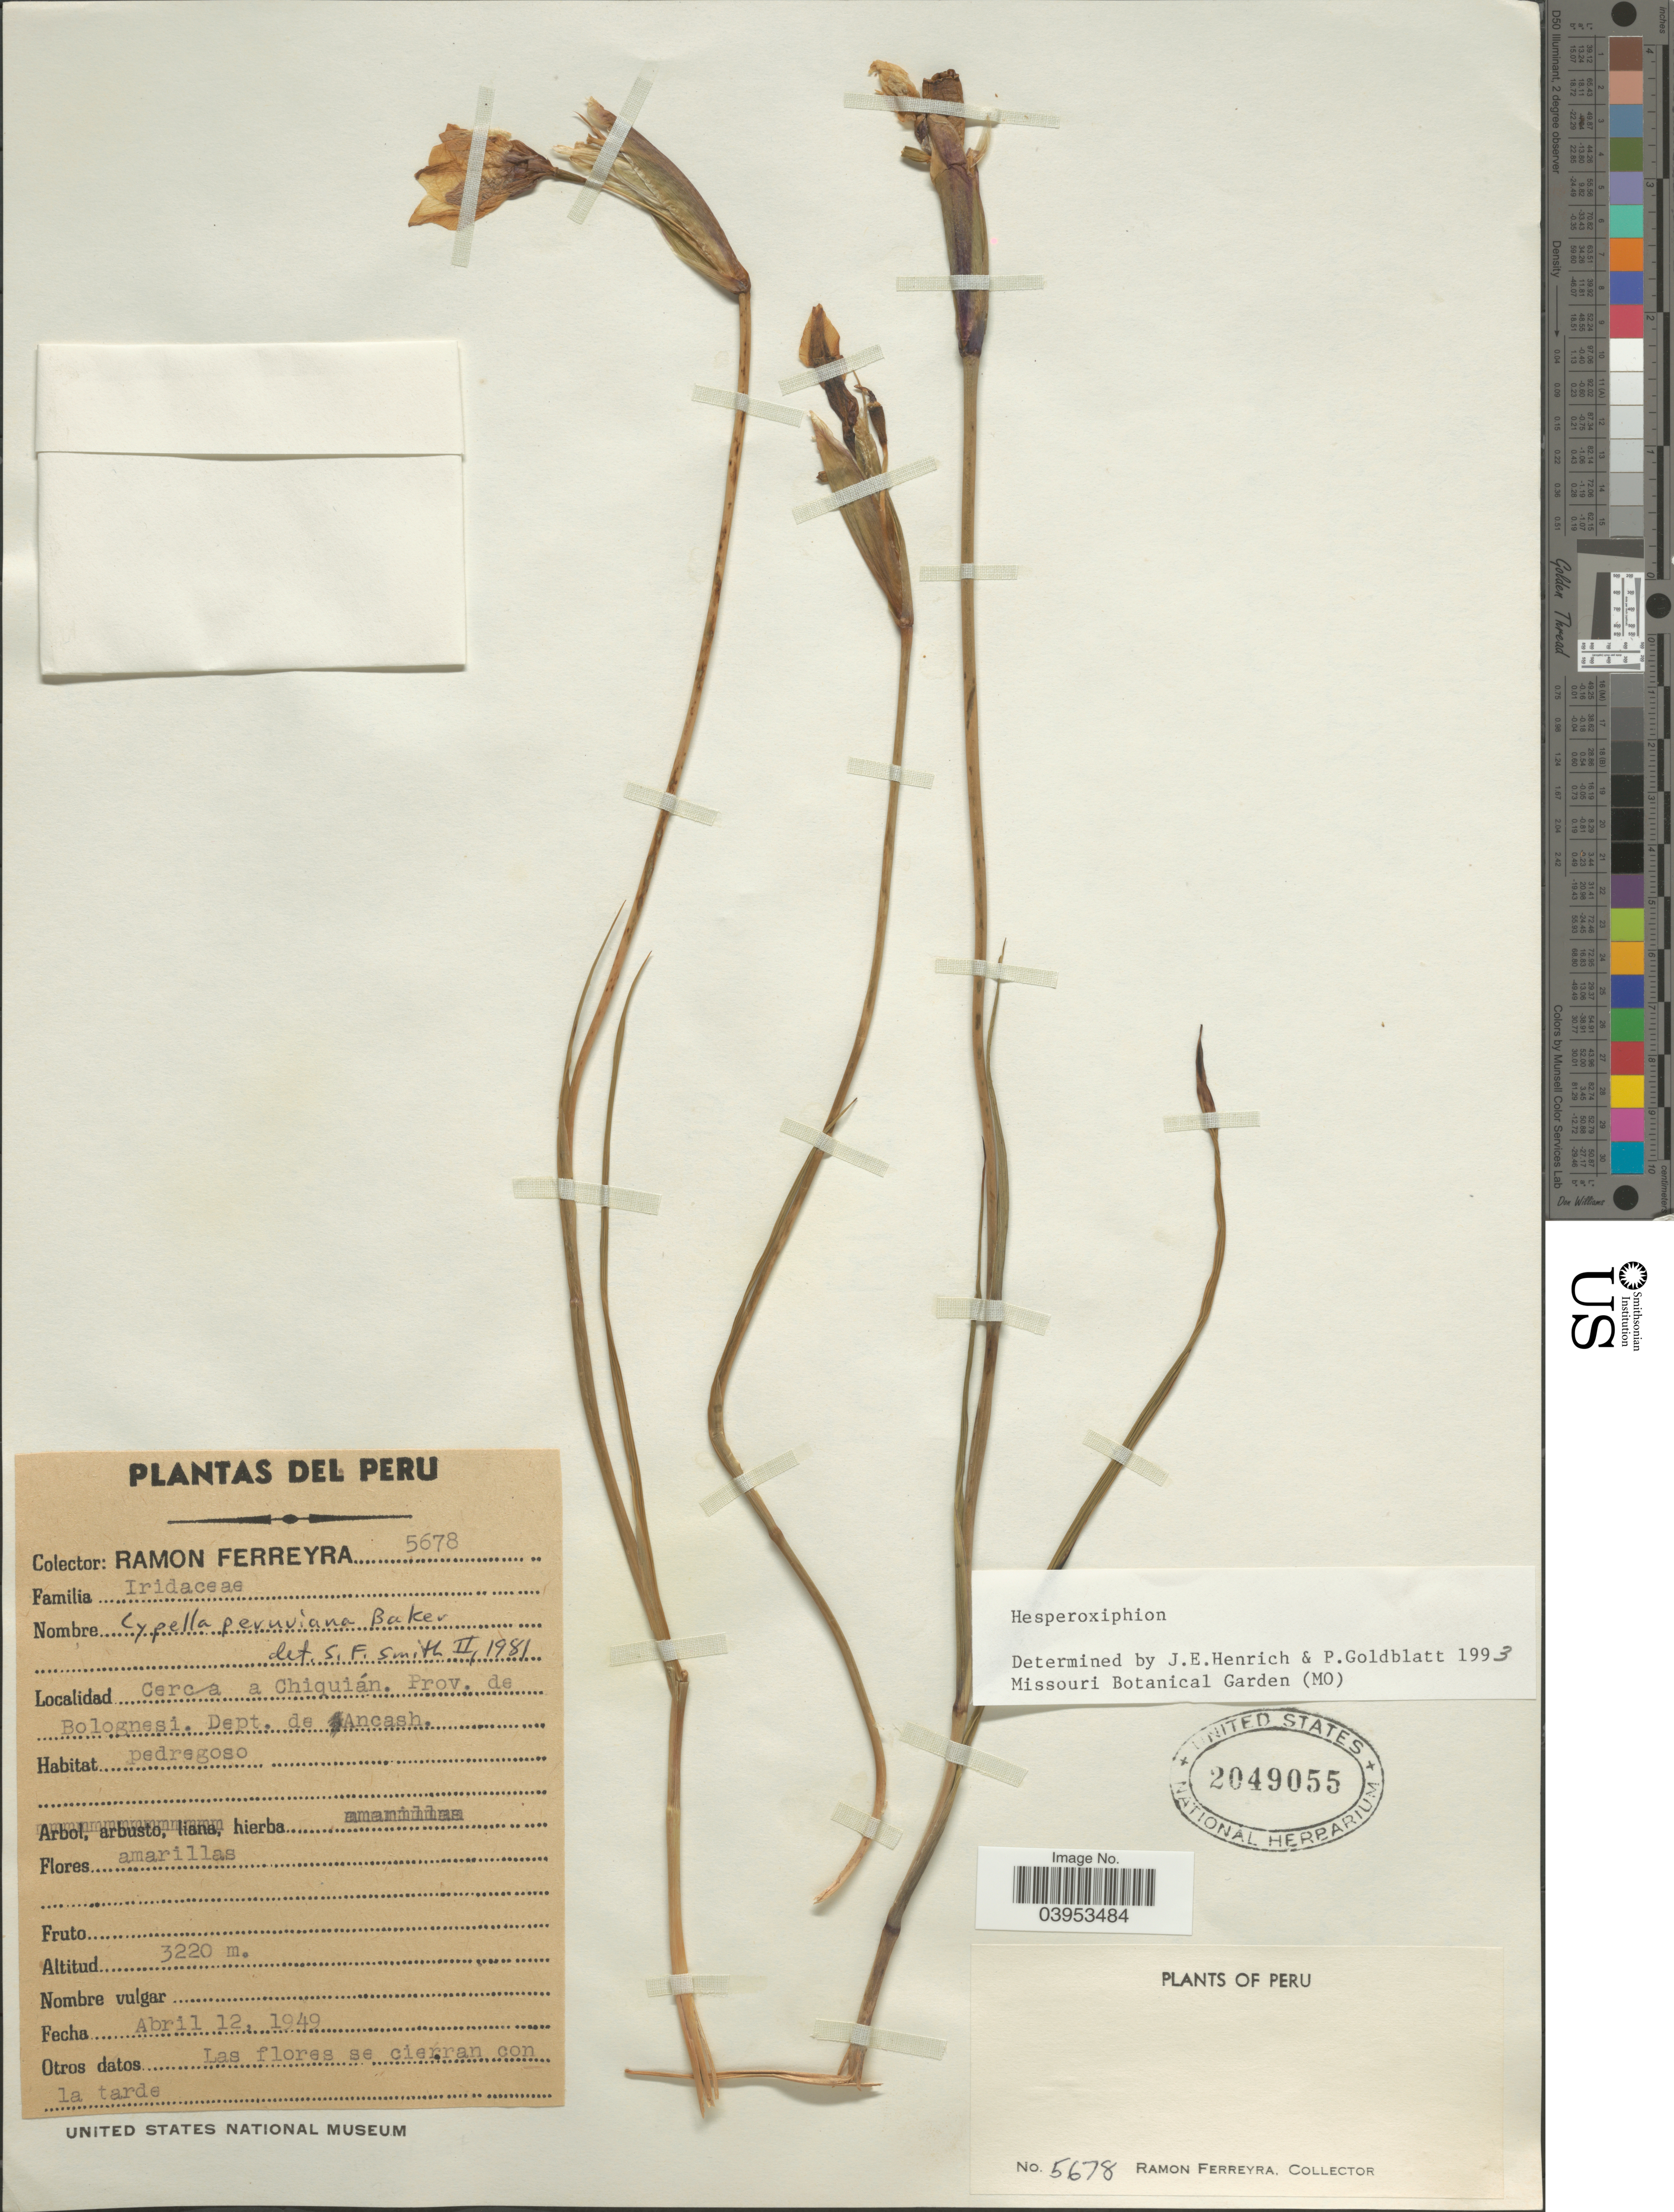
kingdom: Plantae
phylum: Tracheophyta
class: Liliopsida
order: Asparagales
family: Iridaceae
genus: Hesperoxiphion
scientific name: Hesperoxiphion sp.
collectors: R. A. Ferreyra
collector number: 5678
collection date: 1949-04-12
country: Peru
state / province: Ancash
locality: Cerca a Chiquián. Prov. de Bolognesi. Dept. de Ancash.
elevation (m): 3220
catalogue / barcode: US 2049055